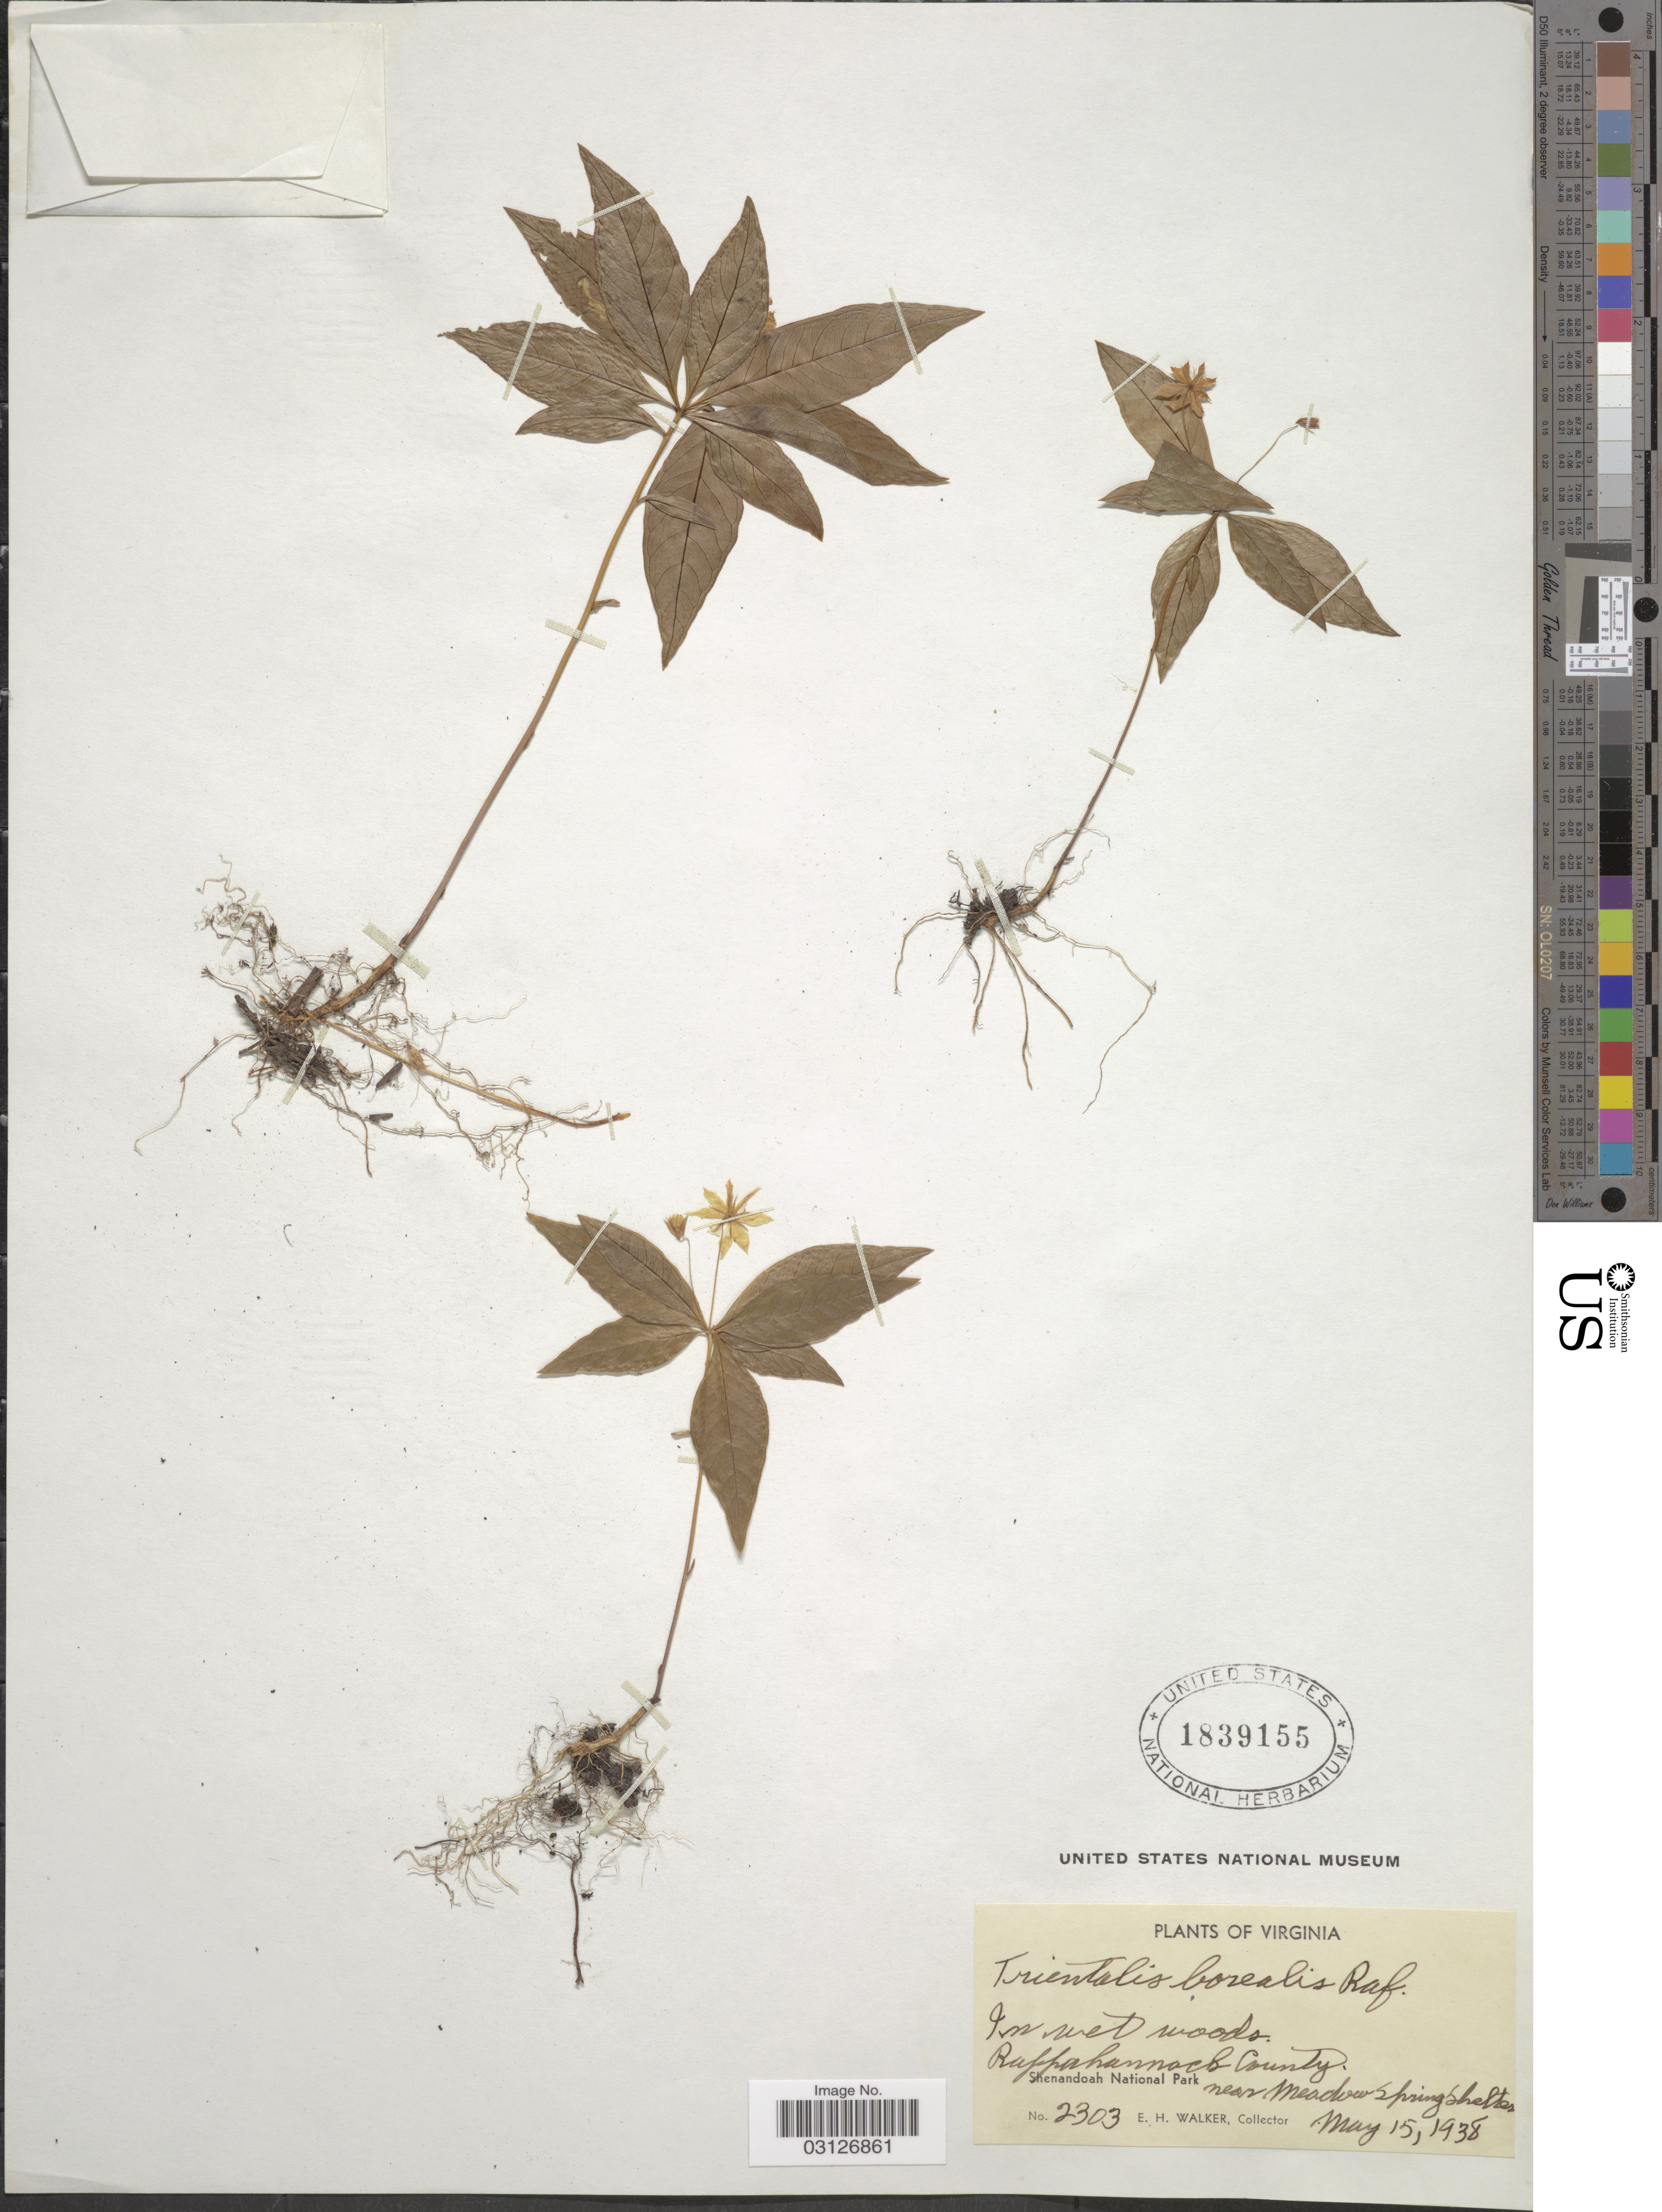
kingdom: Plantae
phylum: Tracheophyta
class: Magnoliopsida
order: Ericales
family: Primulaceae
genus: Trientalis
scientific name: Trientalis borealis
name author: Raf.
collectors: E. H. Walker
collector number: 2303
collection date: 1938-05-15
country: United States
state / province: Virginia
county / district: Rappahannock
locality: Shenandoah National Park near Meadow Springs Shelter.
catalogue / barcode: US 1839155